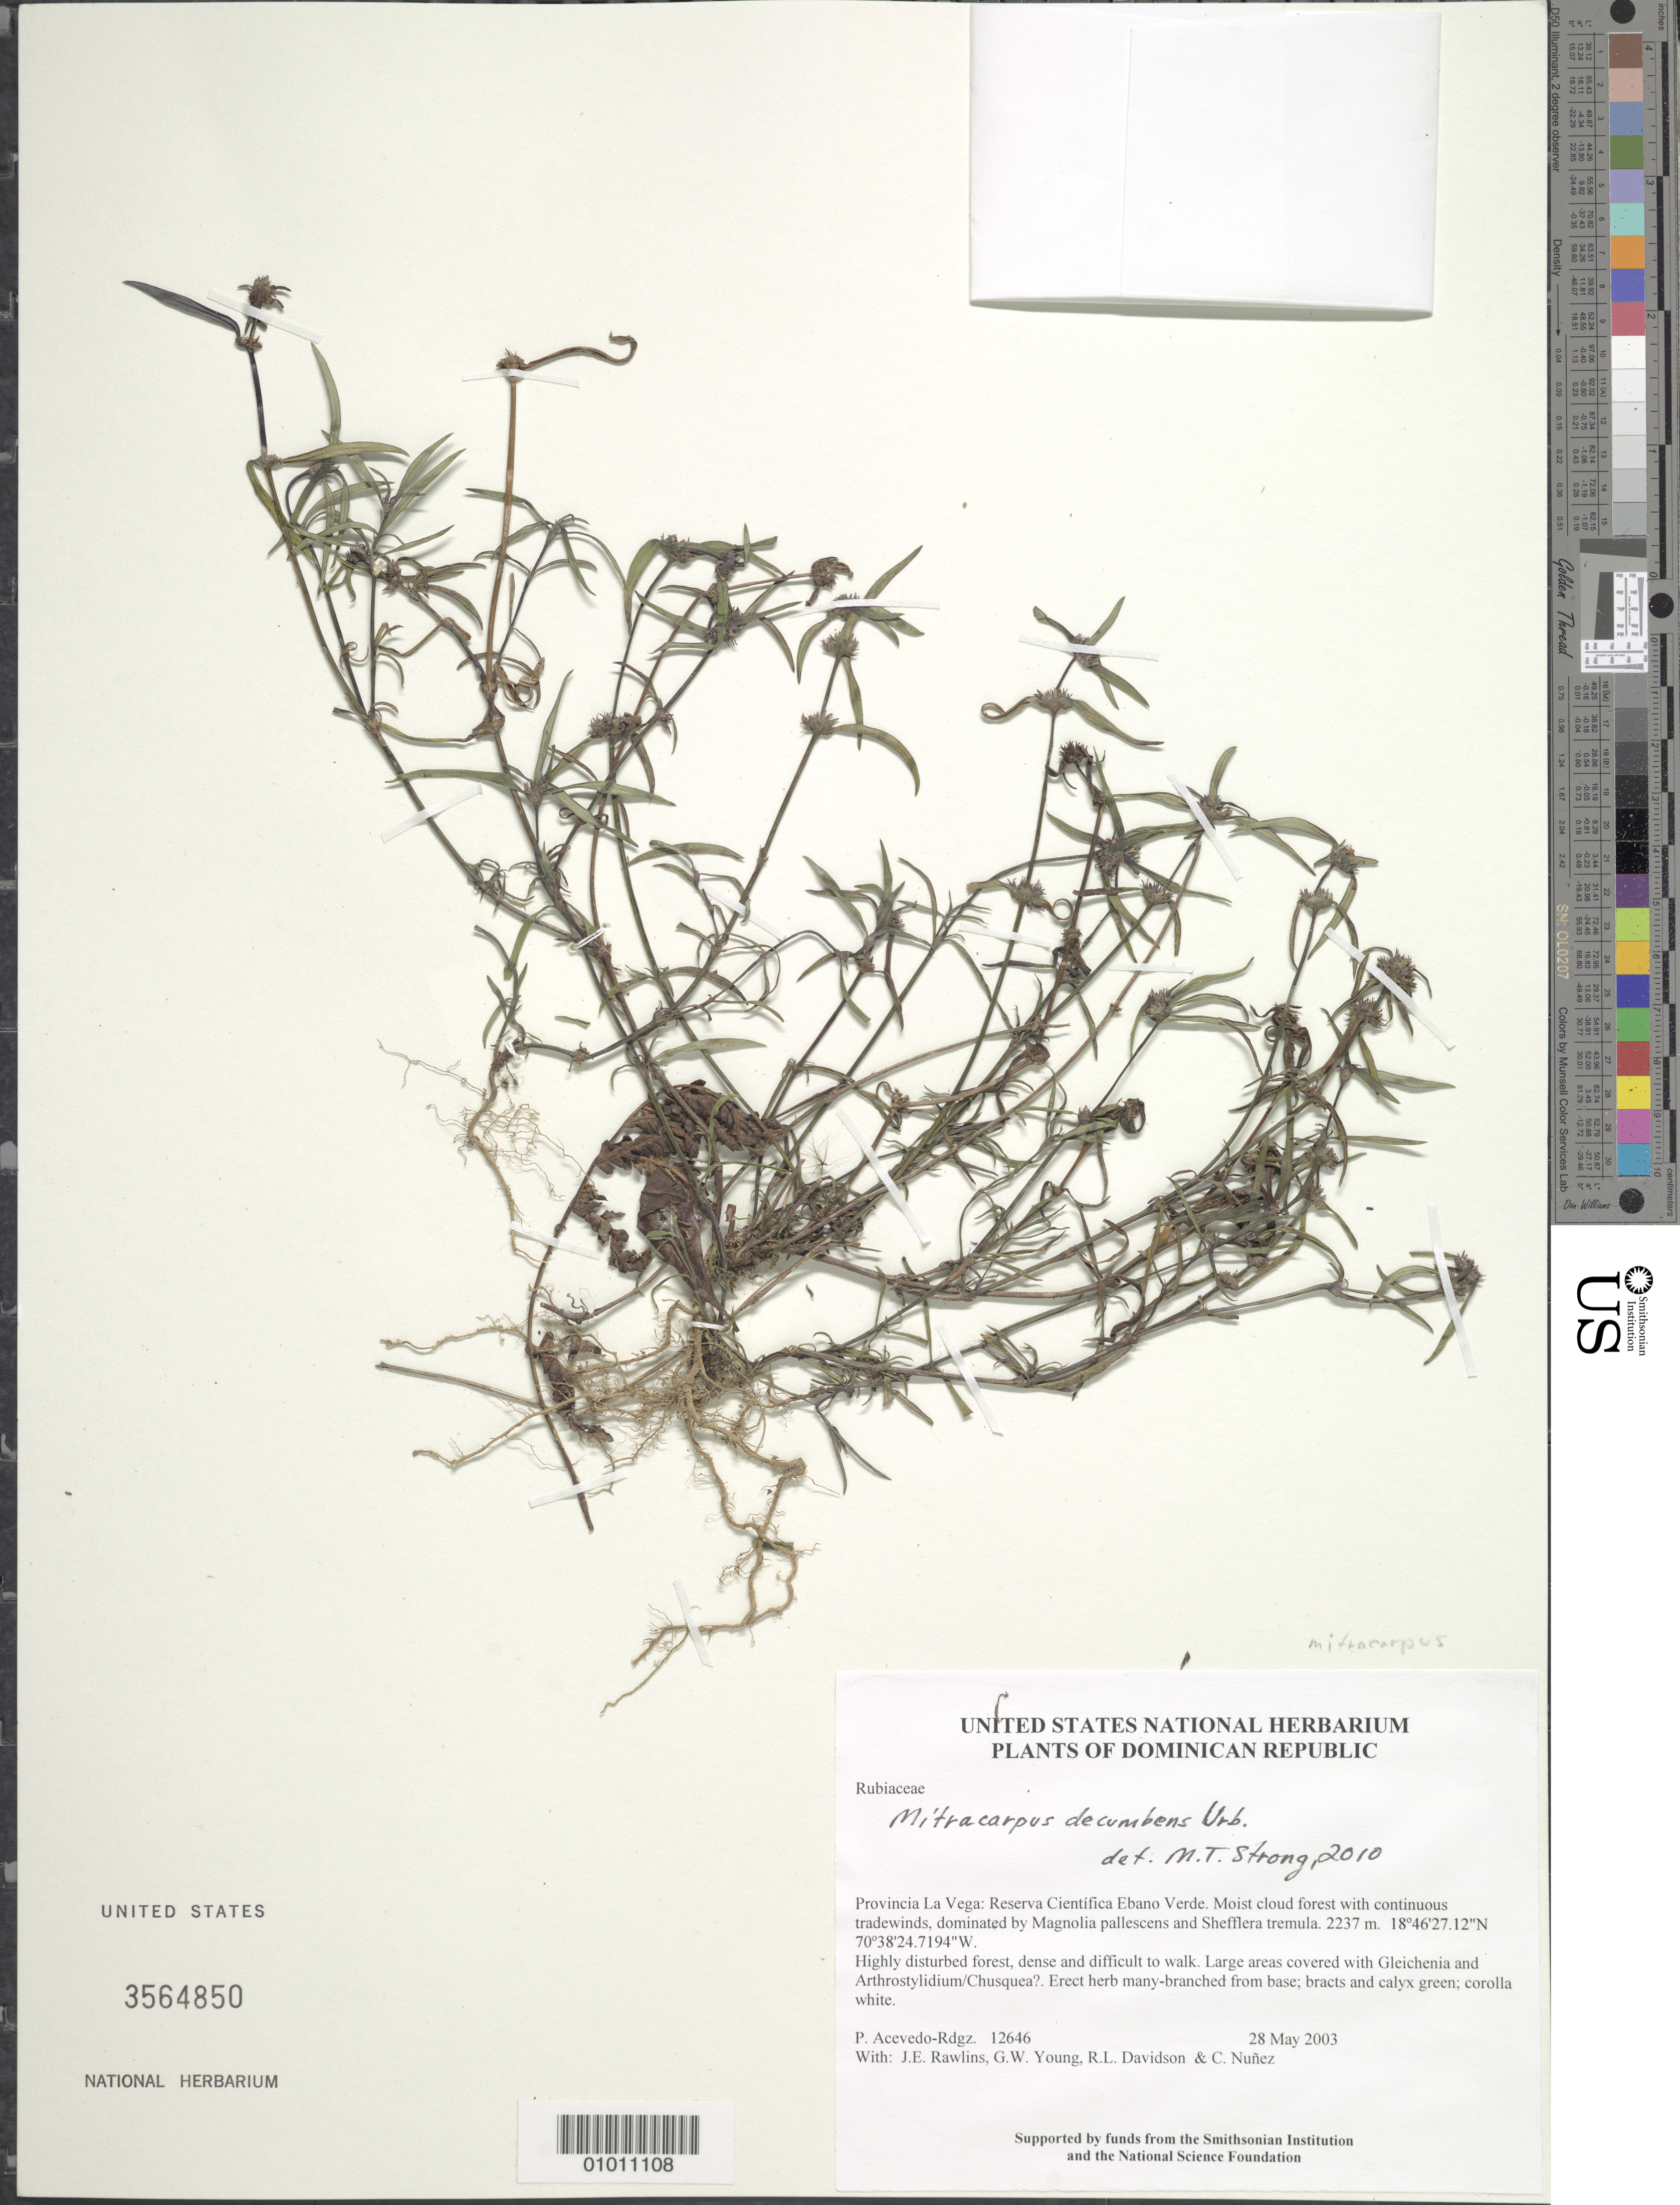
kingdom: Plantae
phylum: Tracheophyta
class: Magnoliopsida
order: Gentianales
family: Rubiaceae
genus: Mitracarpus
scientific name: Mitracarpus decumbens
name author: Urb.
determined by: Strong, M. T., (US), Smithsonian Institution - National Museum of Natural History (UNITED STATES)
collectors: P. Acevedo-Rodr., J. Rawlins, G. Young, R. Davidson & C. Nunez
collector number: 12646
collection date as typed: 28 May 2003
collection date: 2003-05-28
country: Dominican Republic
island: Hispaniola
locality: Provincia La Vega: Reserva Científica Ebano Verde. Moist cloud forest with continuous tradewinds, dominated by Magnolia pallescens and Shefflera tremula.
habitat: Highly disturbed forest, dense and difficult to walk. Large areas covered with Gleichenia and Arthrostylidium/Chusquea?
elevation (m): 2237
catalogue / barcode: US 3564850